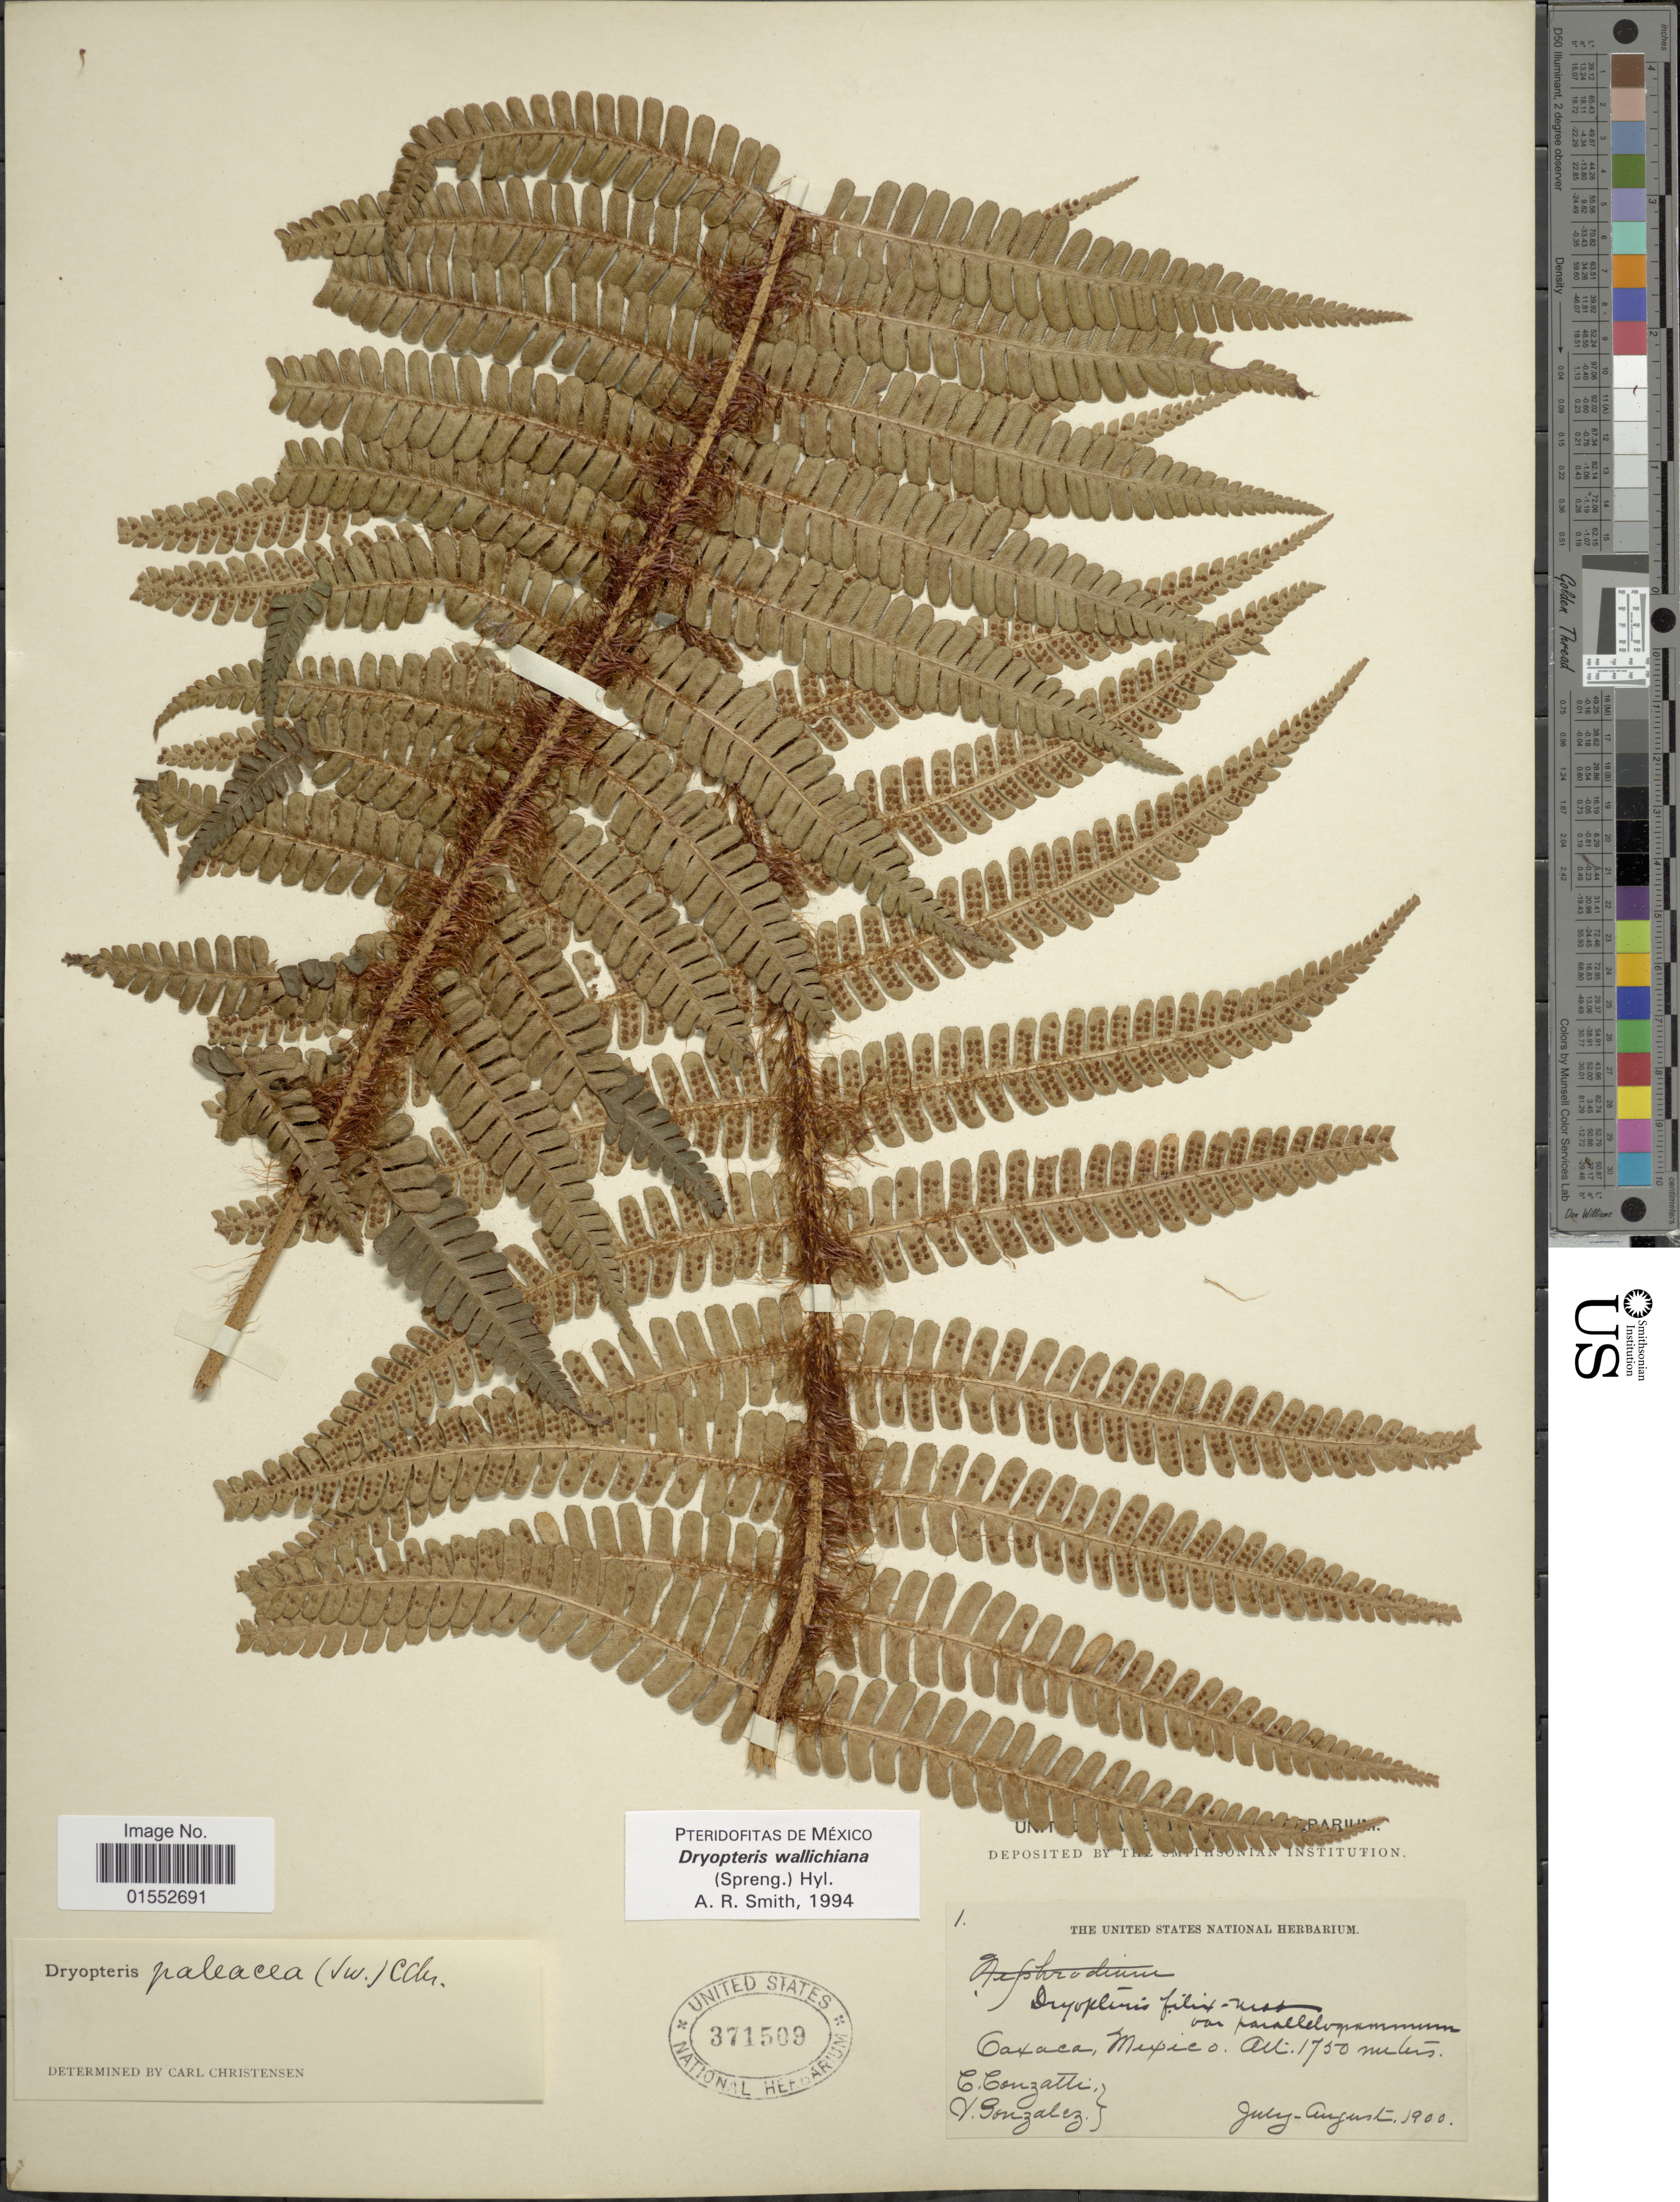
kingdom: Plantae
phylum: Tracheophyta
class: Polypodiopsida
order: Polypodiales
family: Dryopteridaceae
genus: Dryopteris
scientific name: Dryopteris wallichiana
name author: (Spreng.) Hyl.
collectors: C. Conzatti & V. Gonzalez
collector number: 1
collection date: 1900-07/1900-08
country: Mexico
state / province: Oaxaca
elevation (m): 1750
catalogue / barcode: US 371509